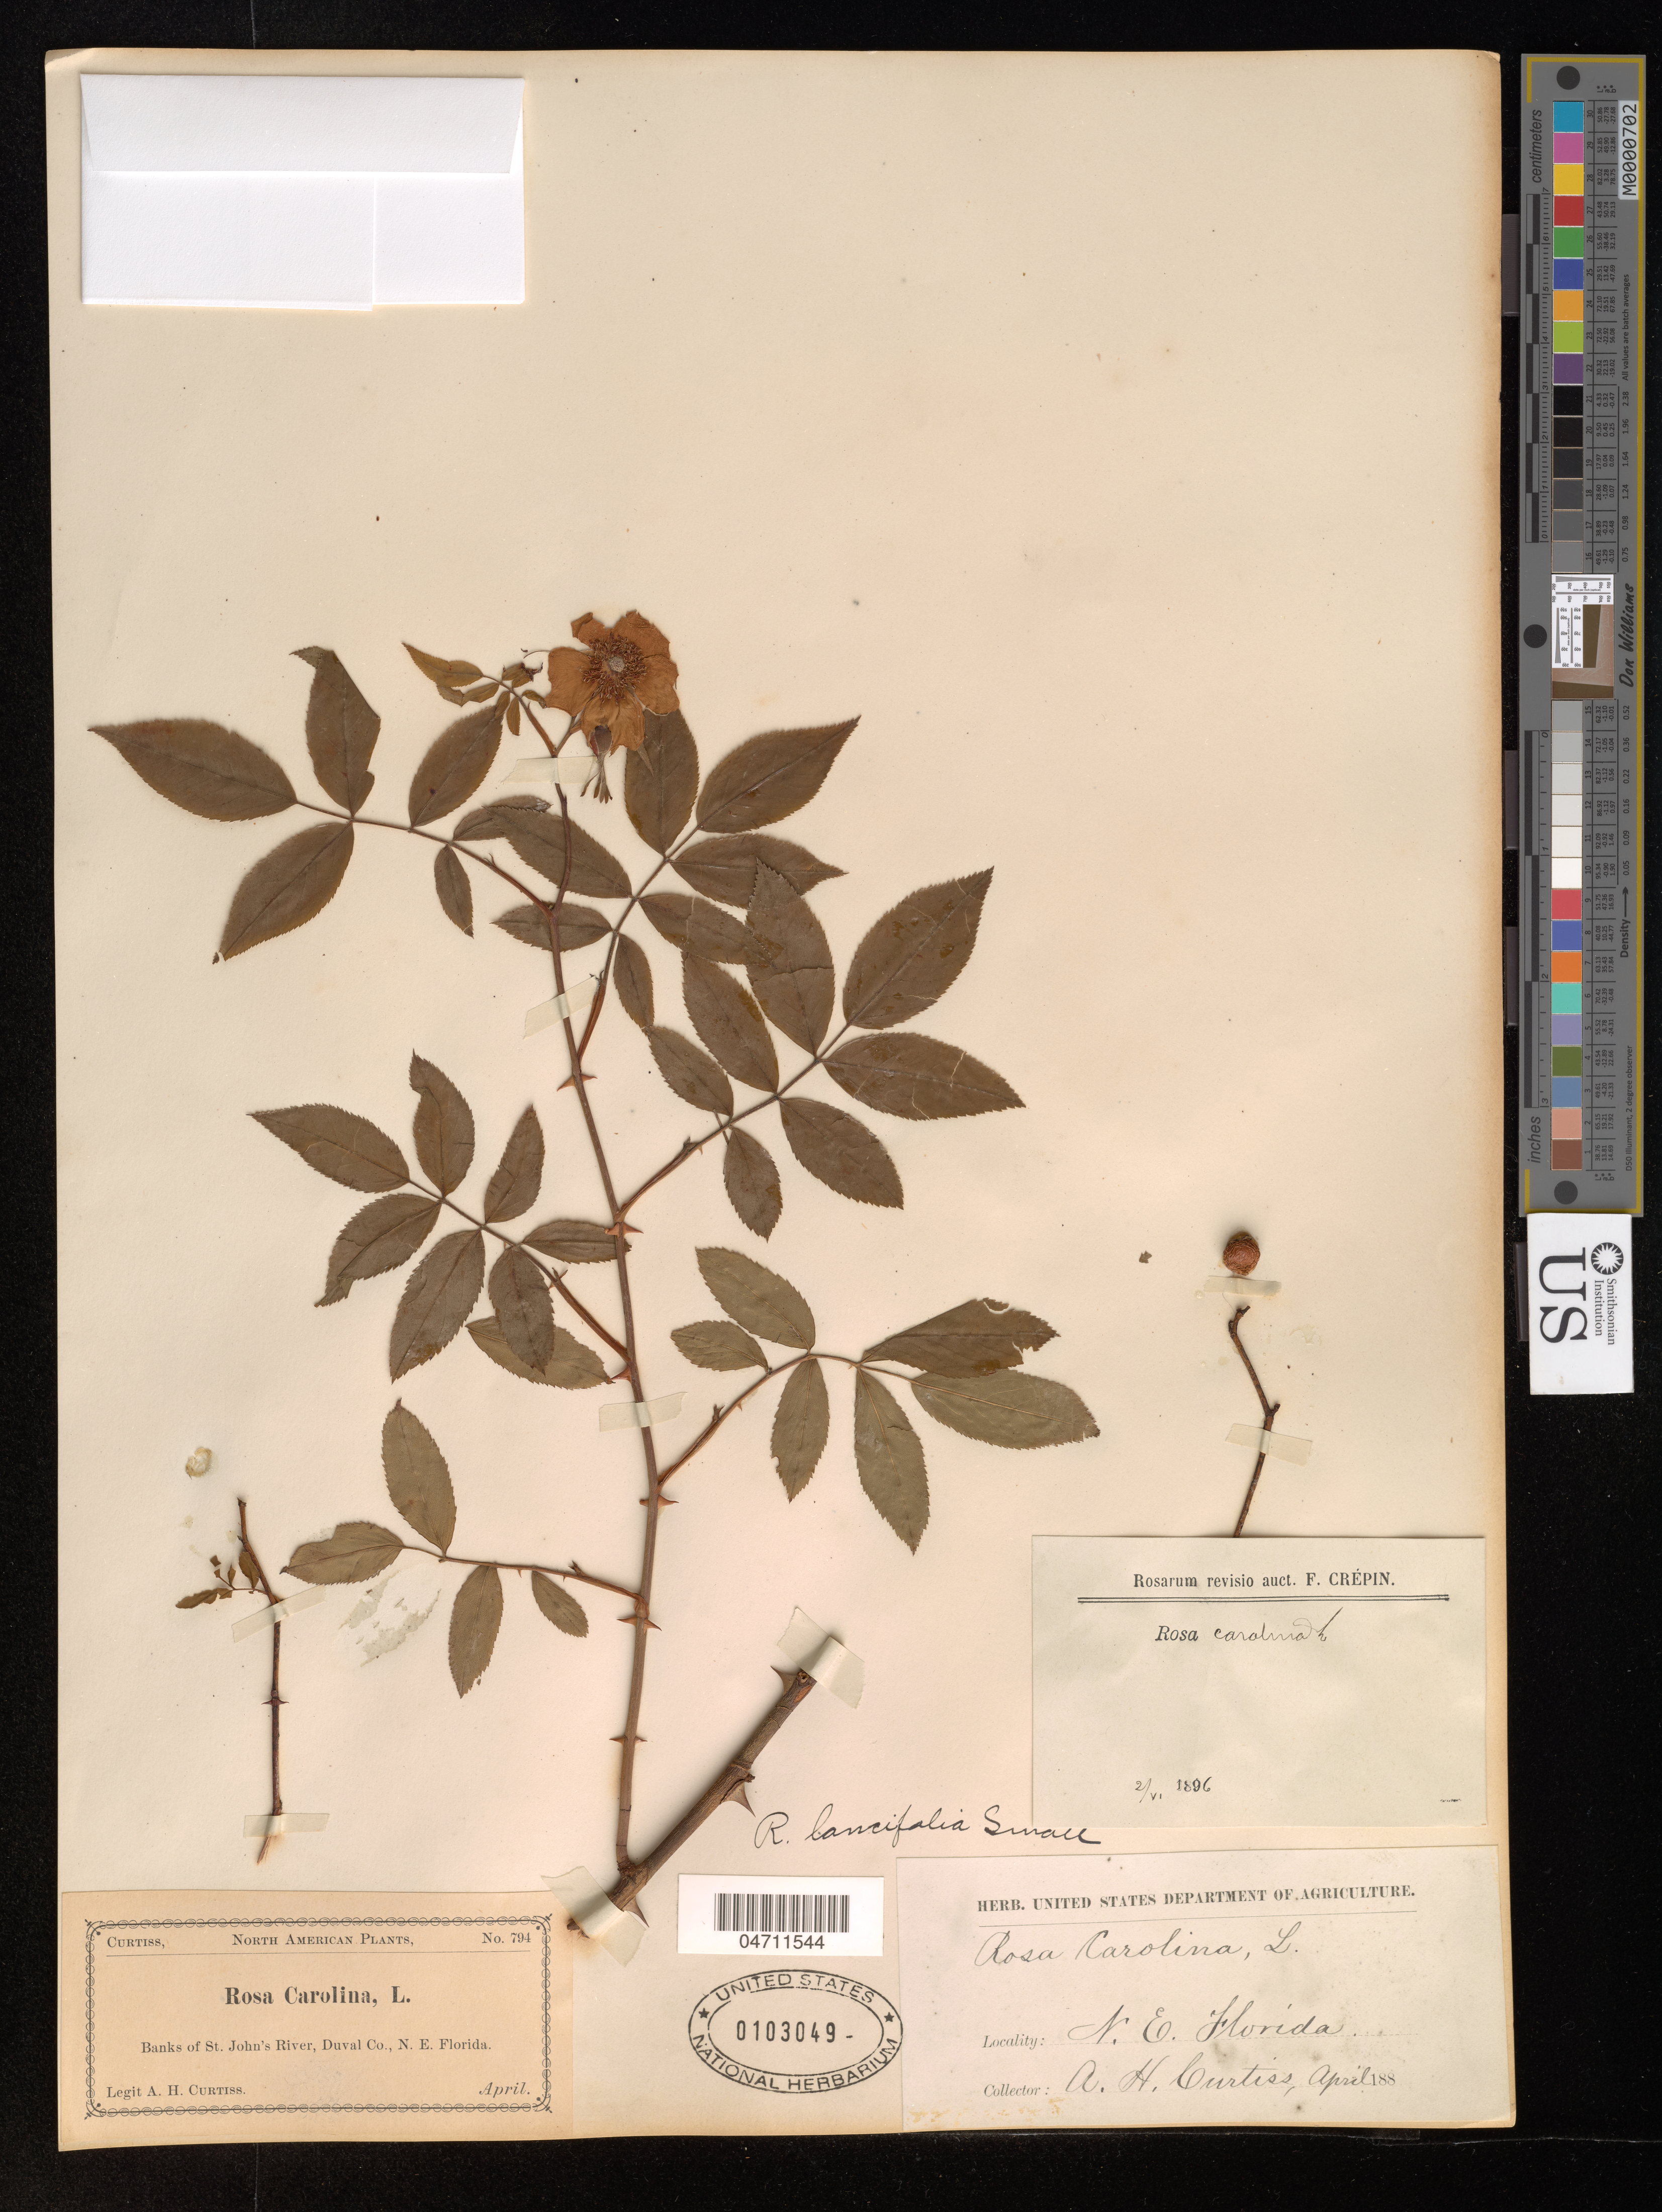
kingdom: Plantae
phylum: Tracheophyta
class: Magnoliopsida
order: Rosales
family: Rosaceae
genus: Rosa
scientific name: Rosa carolina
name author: L.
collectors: A. H. Curtiss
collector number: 794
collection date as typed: Apr 188-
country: United States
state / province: Florida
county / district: Duval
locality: St. John's River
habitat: Banks of river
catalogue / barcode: US 103049